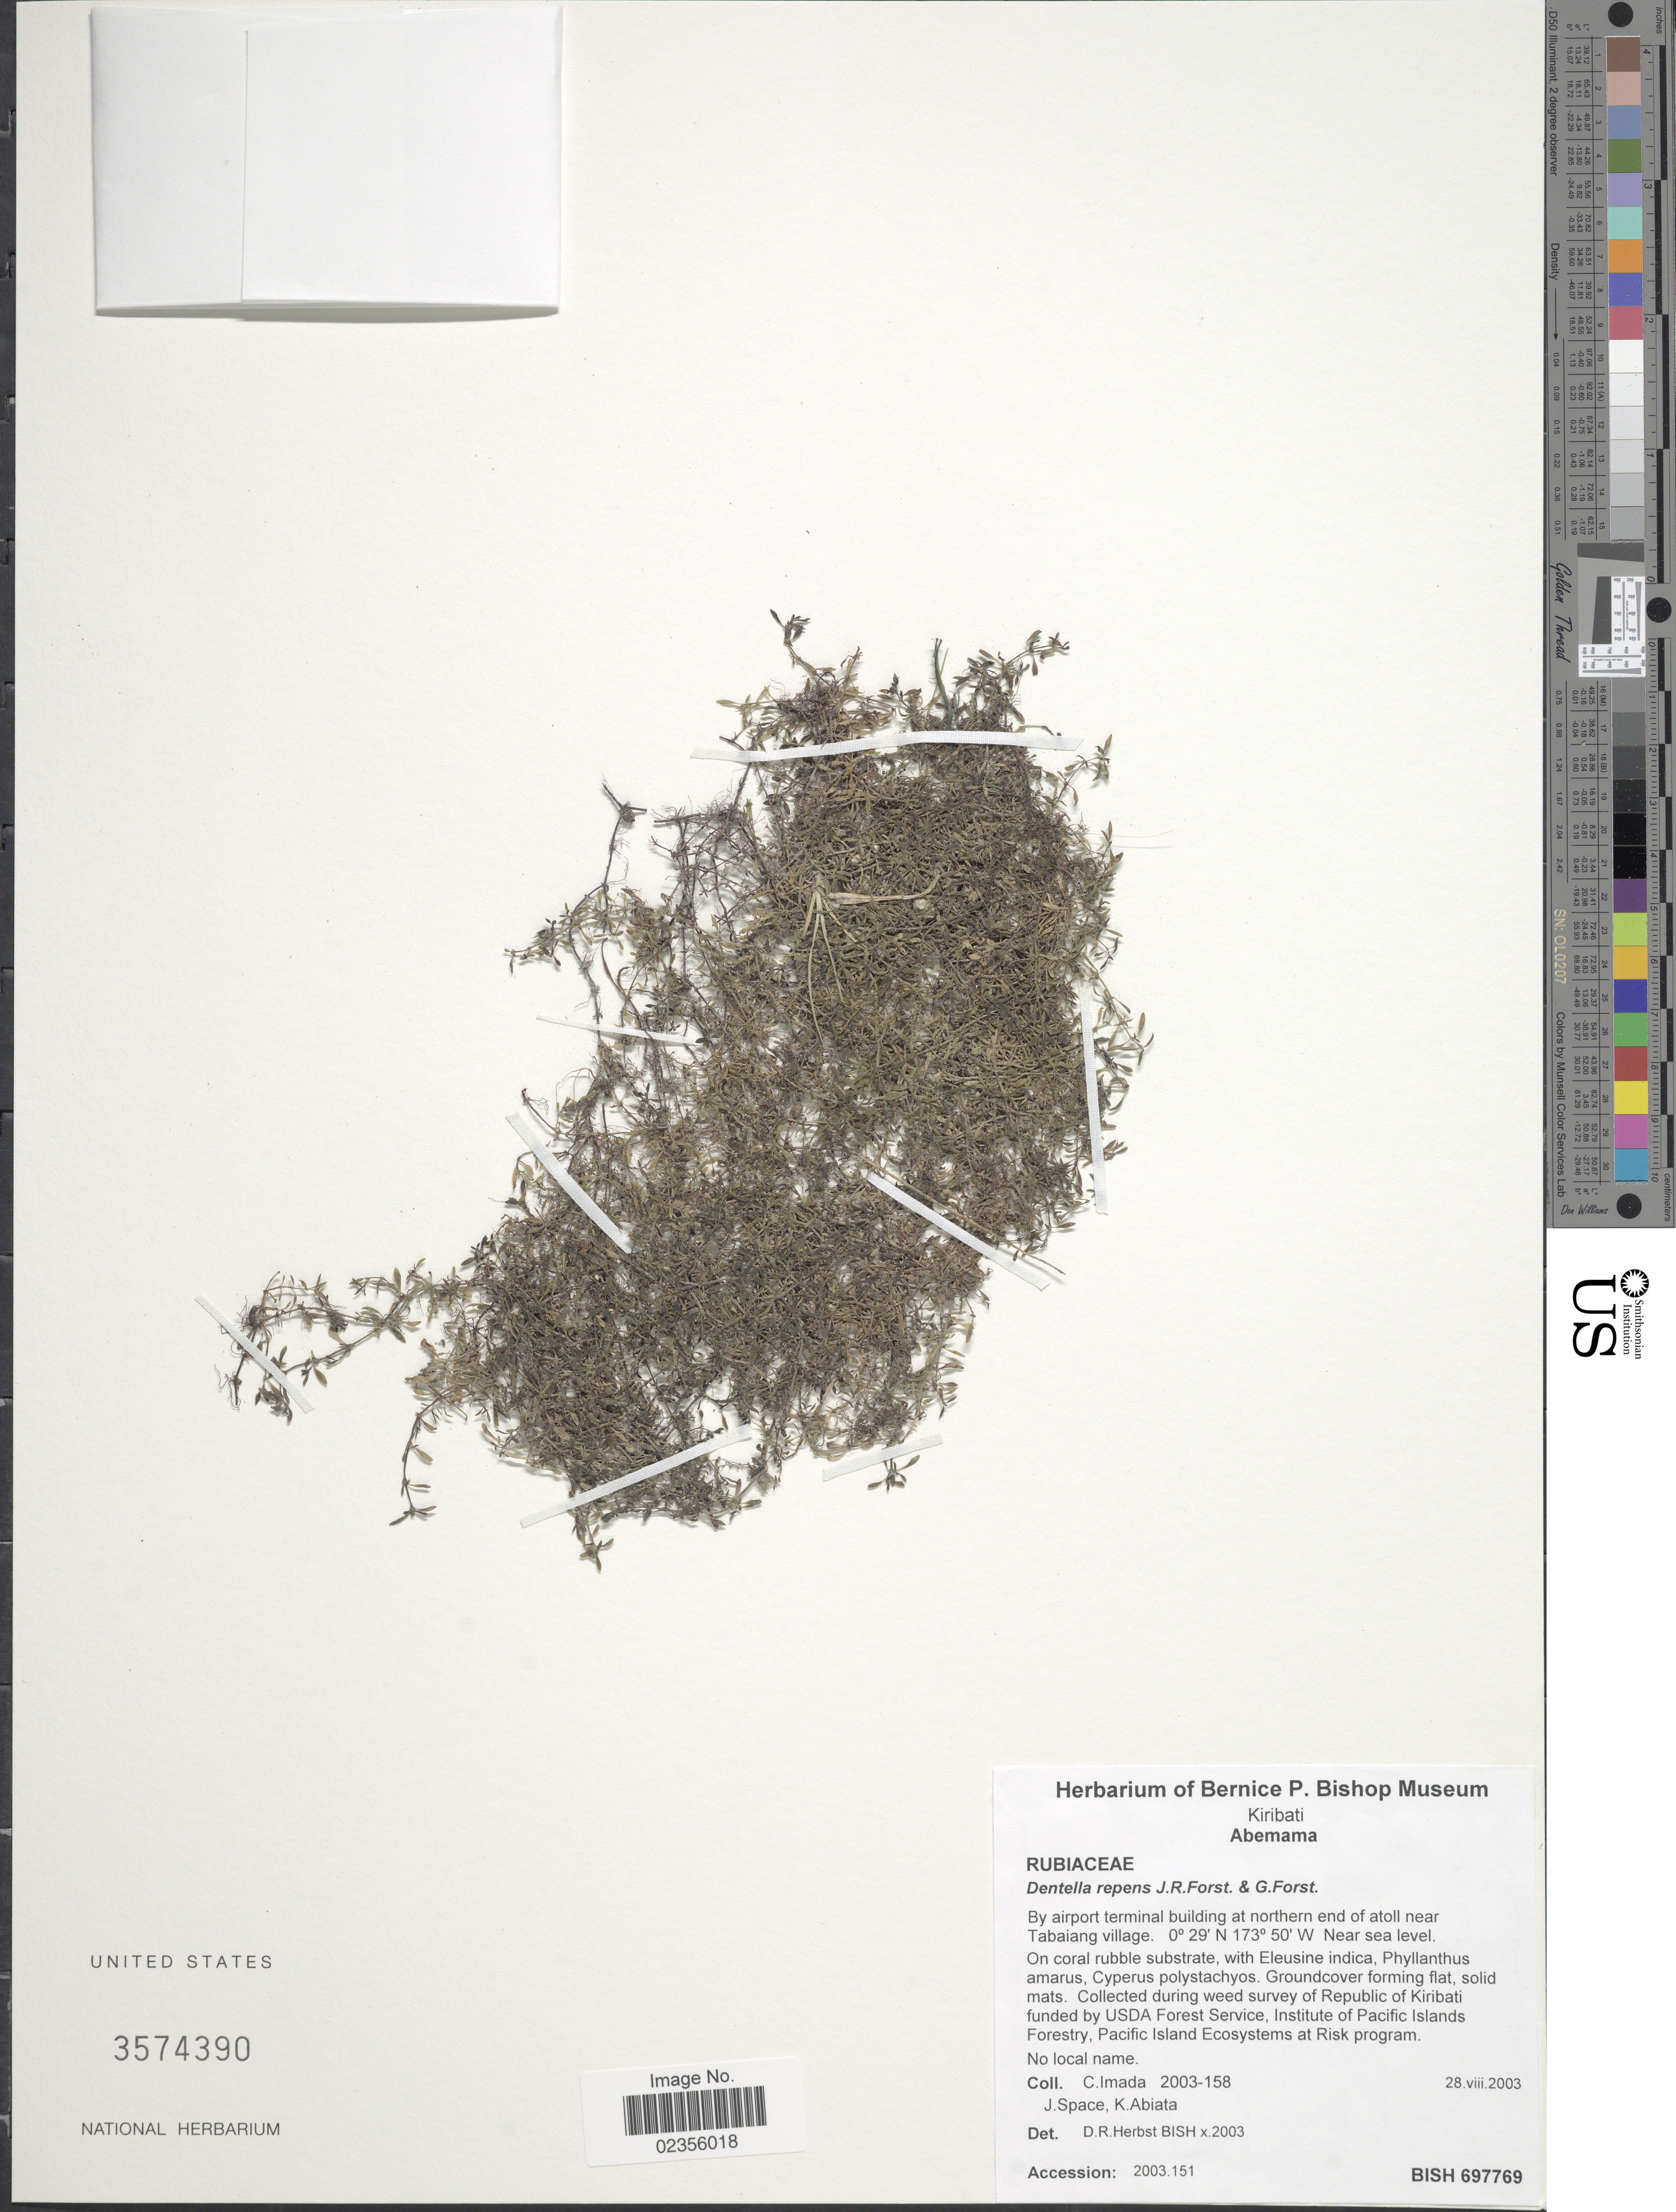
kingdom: Plantae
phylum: Tracheophyta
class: Magnoliopsida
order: Gentianales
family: Rubiaceae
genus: Dentella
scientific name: Dentella repens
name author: J.R. Forst. & G. Forst.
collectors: C. Imada, J. Space & K. Abiata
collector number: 2003-158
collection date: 2003-08-28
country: Kiribati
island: Abemama Atoll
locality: Kiribati. Abemama. By airport terminal building at northern end of atoll near Tabaiang village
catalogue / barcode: US 3574390